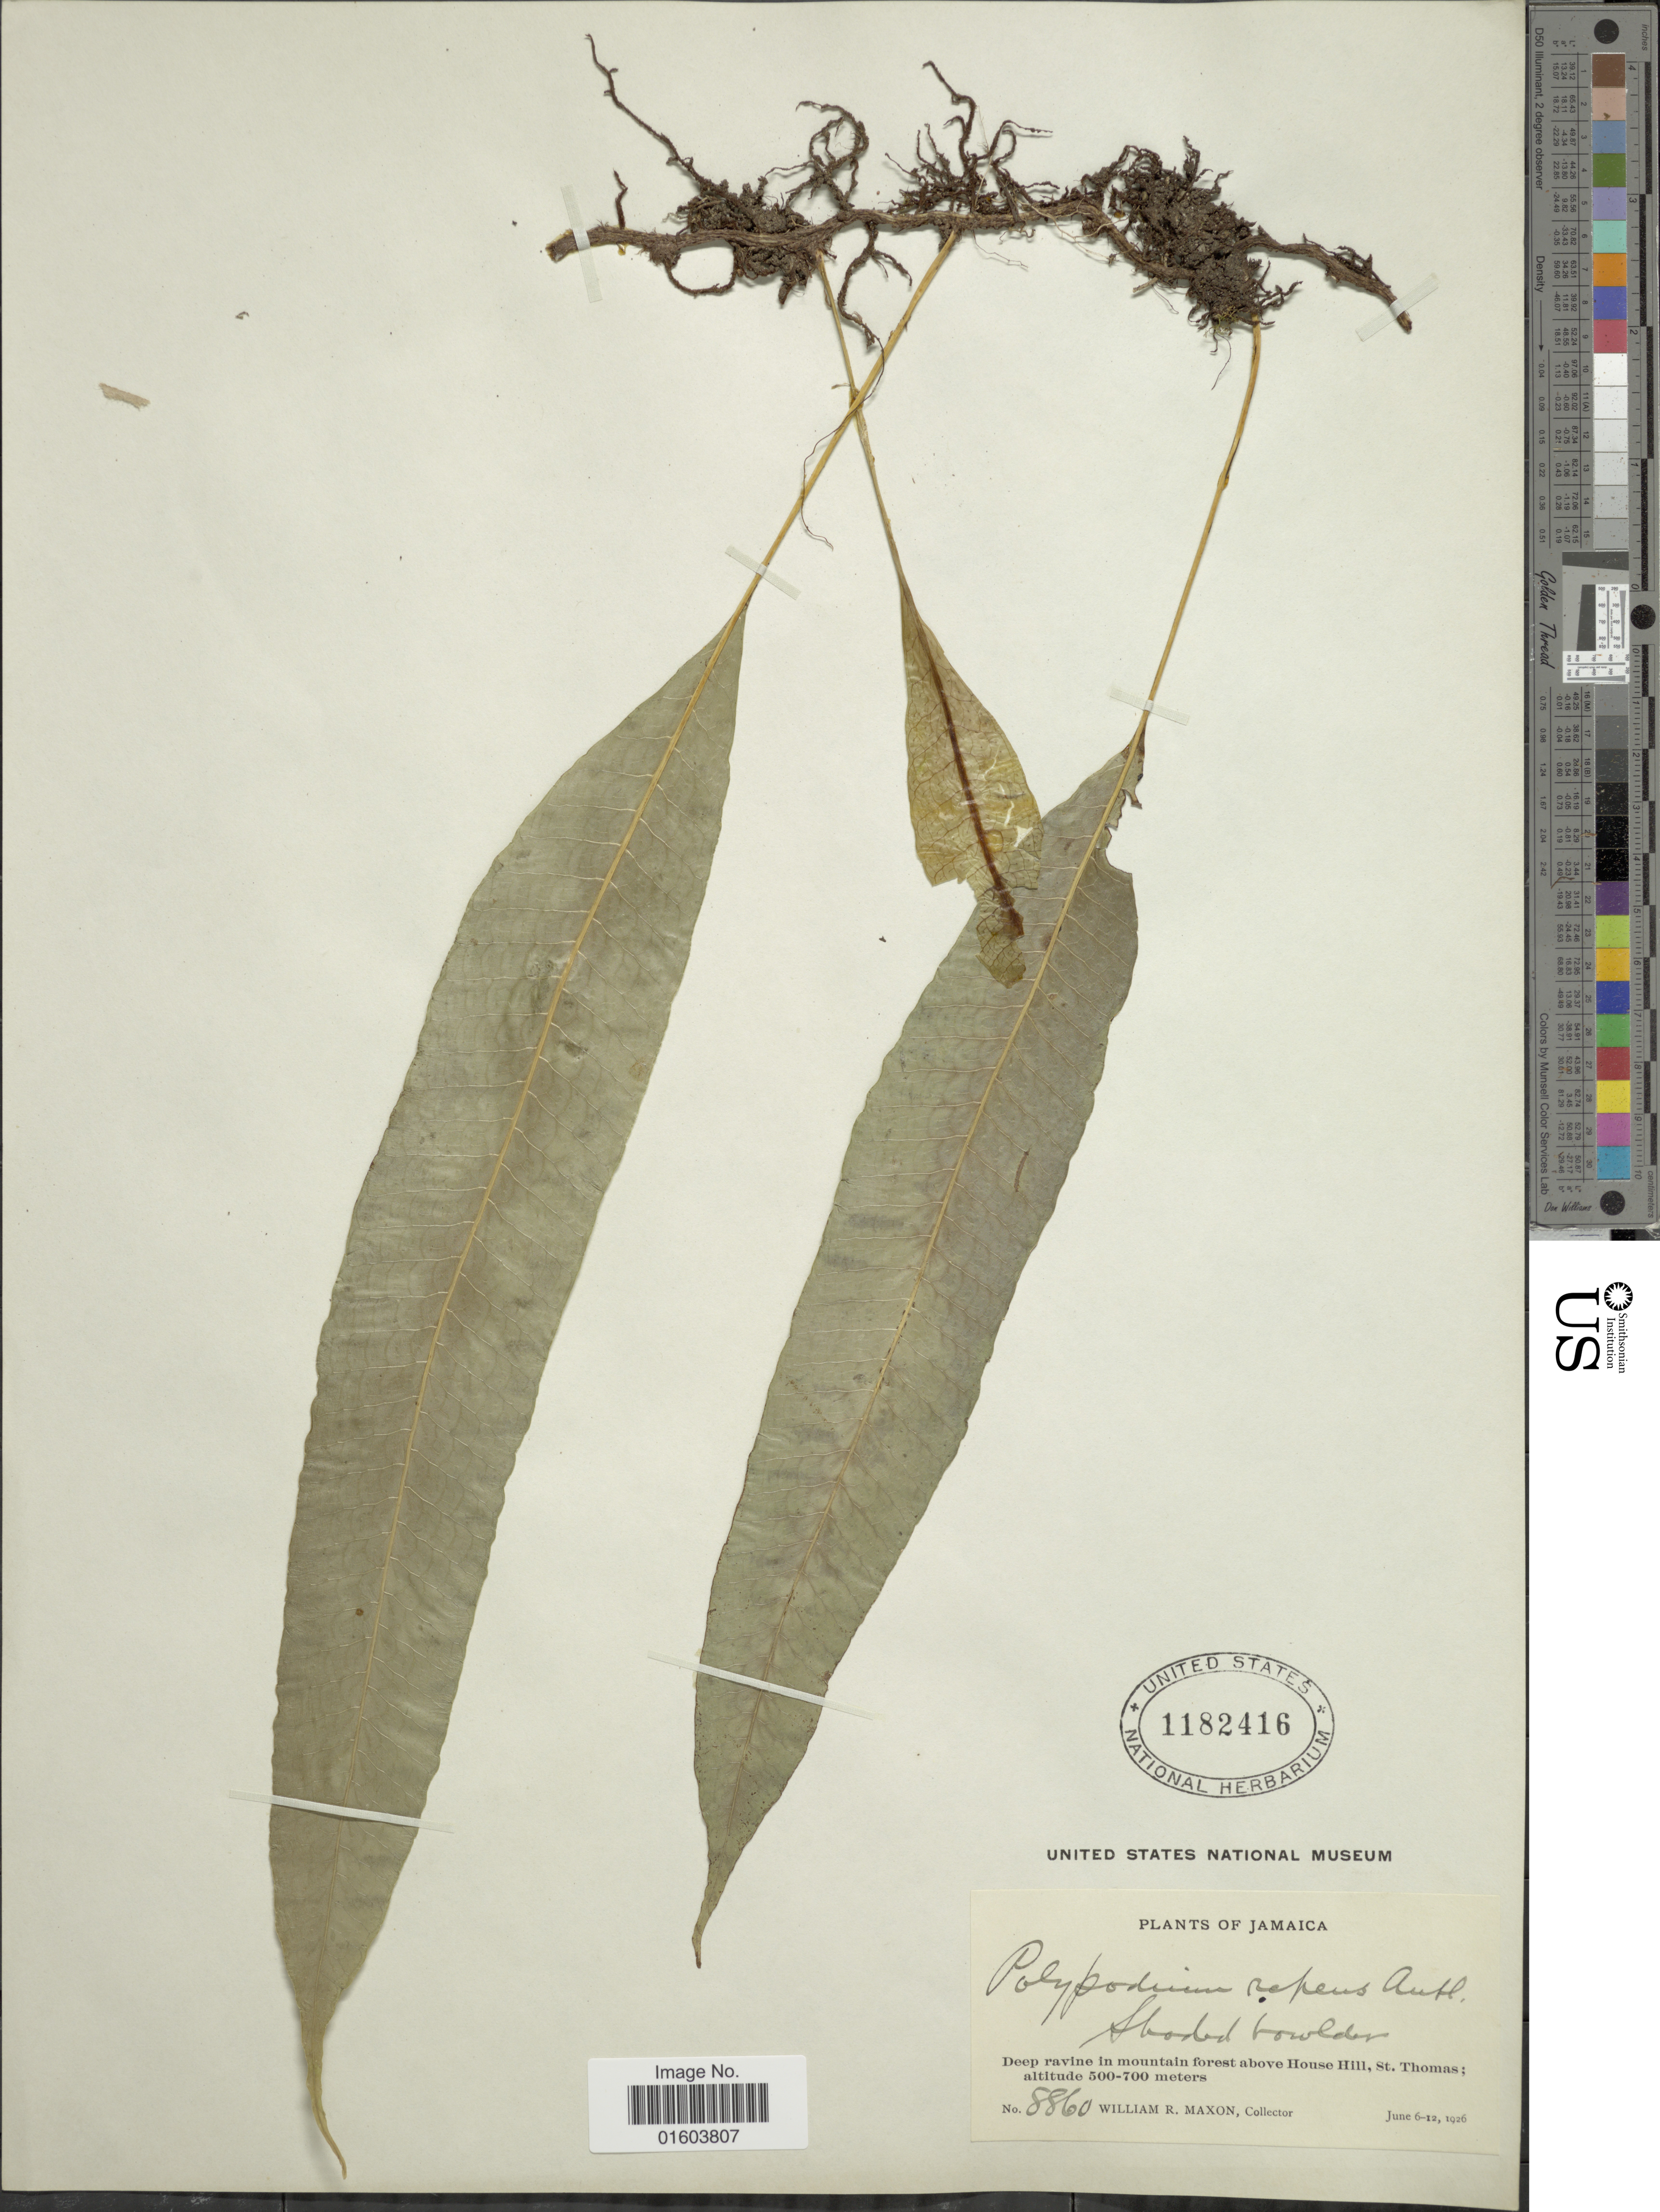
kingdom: Plantae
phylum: Tracheophyta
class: Polypodiopsida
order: Polypodiales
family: Polypodiaceae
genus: Campyloneurum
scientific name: Campyloneurum repens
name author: (Aubl.) C. Presl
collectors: W. R. Maxon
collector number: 8860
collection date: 1926-06-06/1926-06-12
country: Jamaica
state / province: Saint Thomas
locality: Jamaica. Deep ravine in mountain forest above House Hill, St. Thomas.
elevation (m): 500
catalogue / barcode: US 1182416